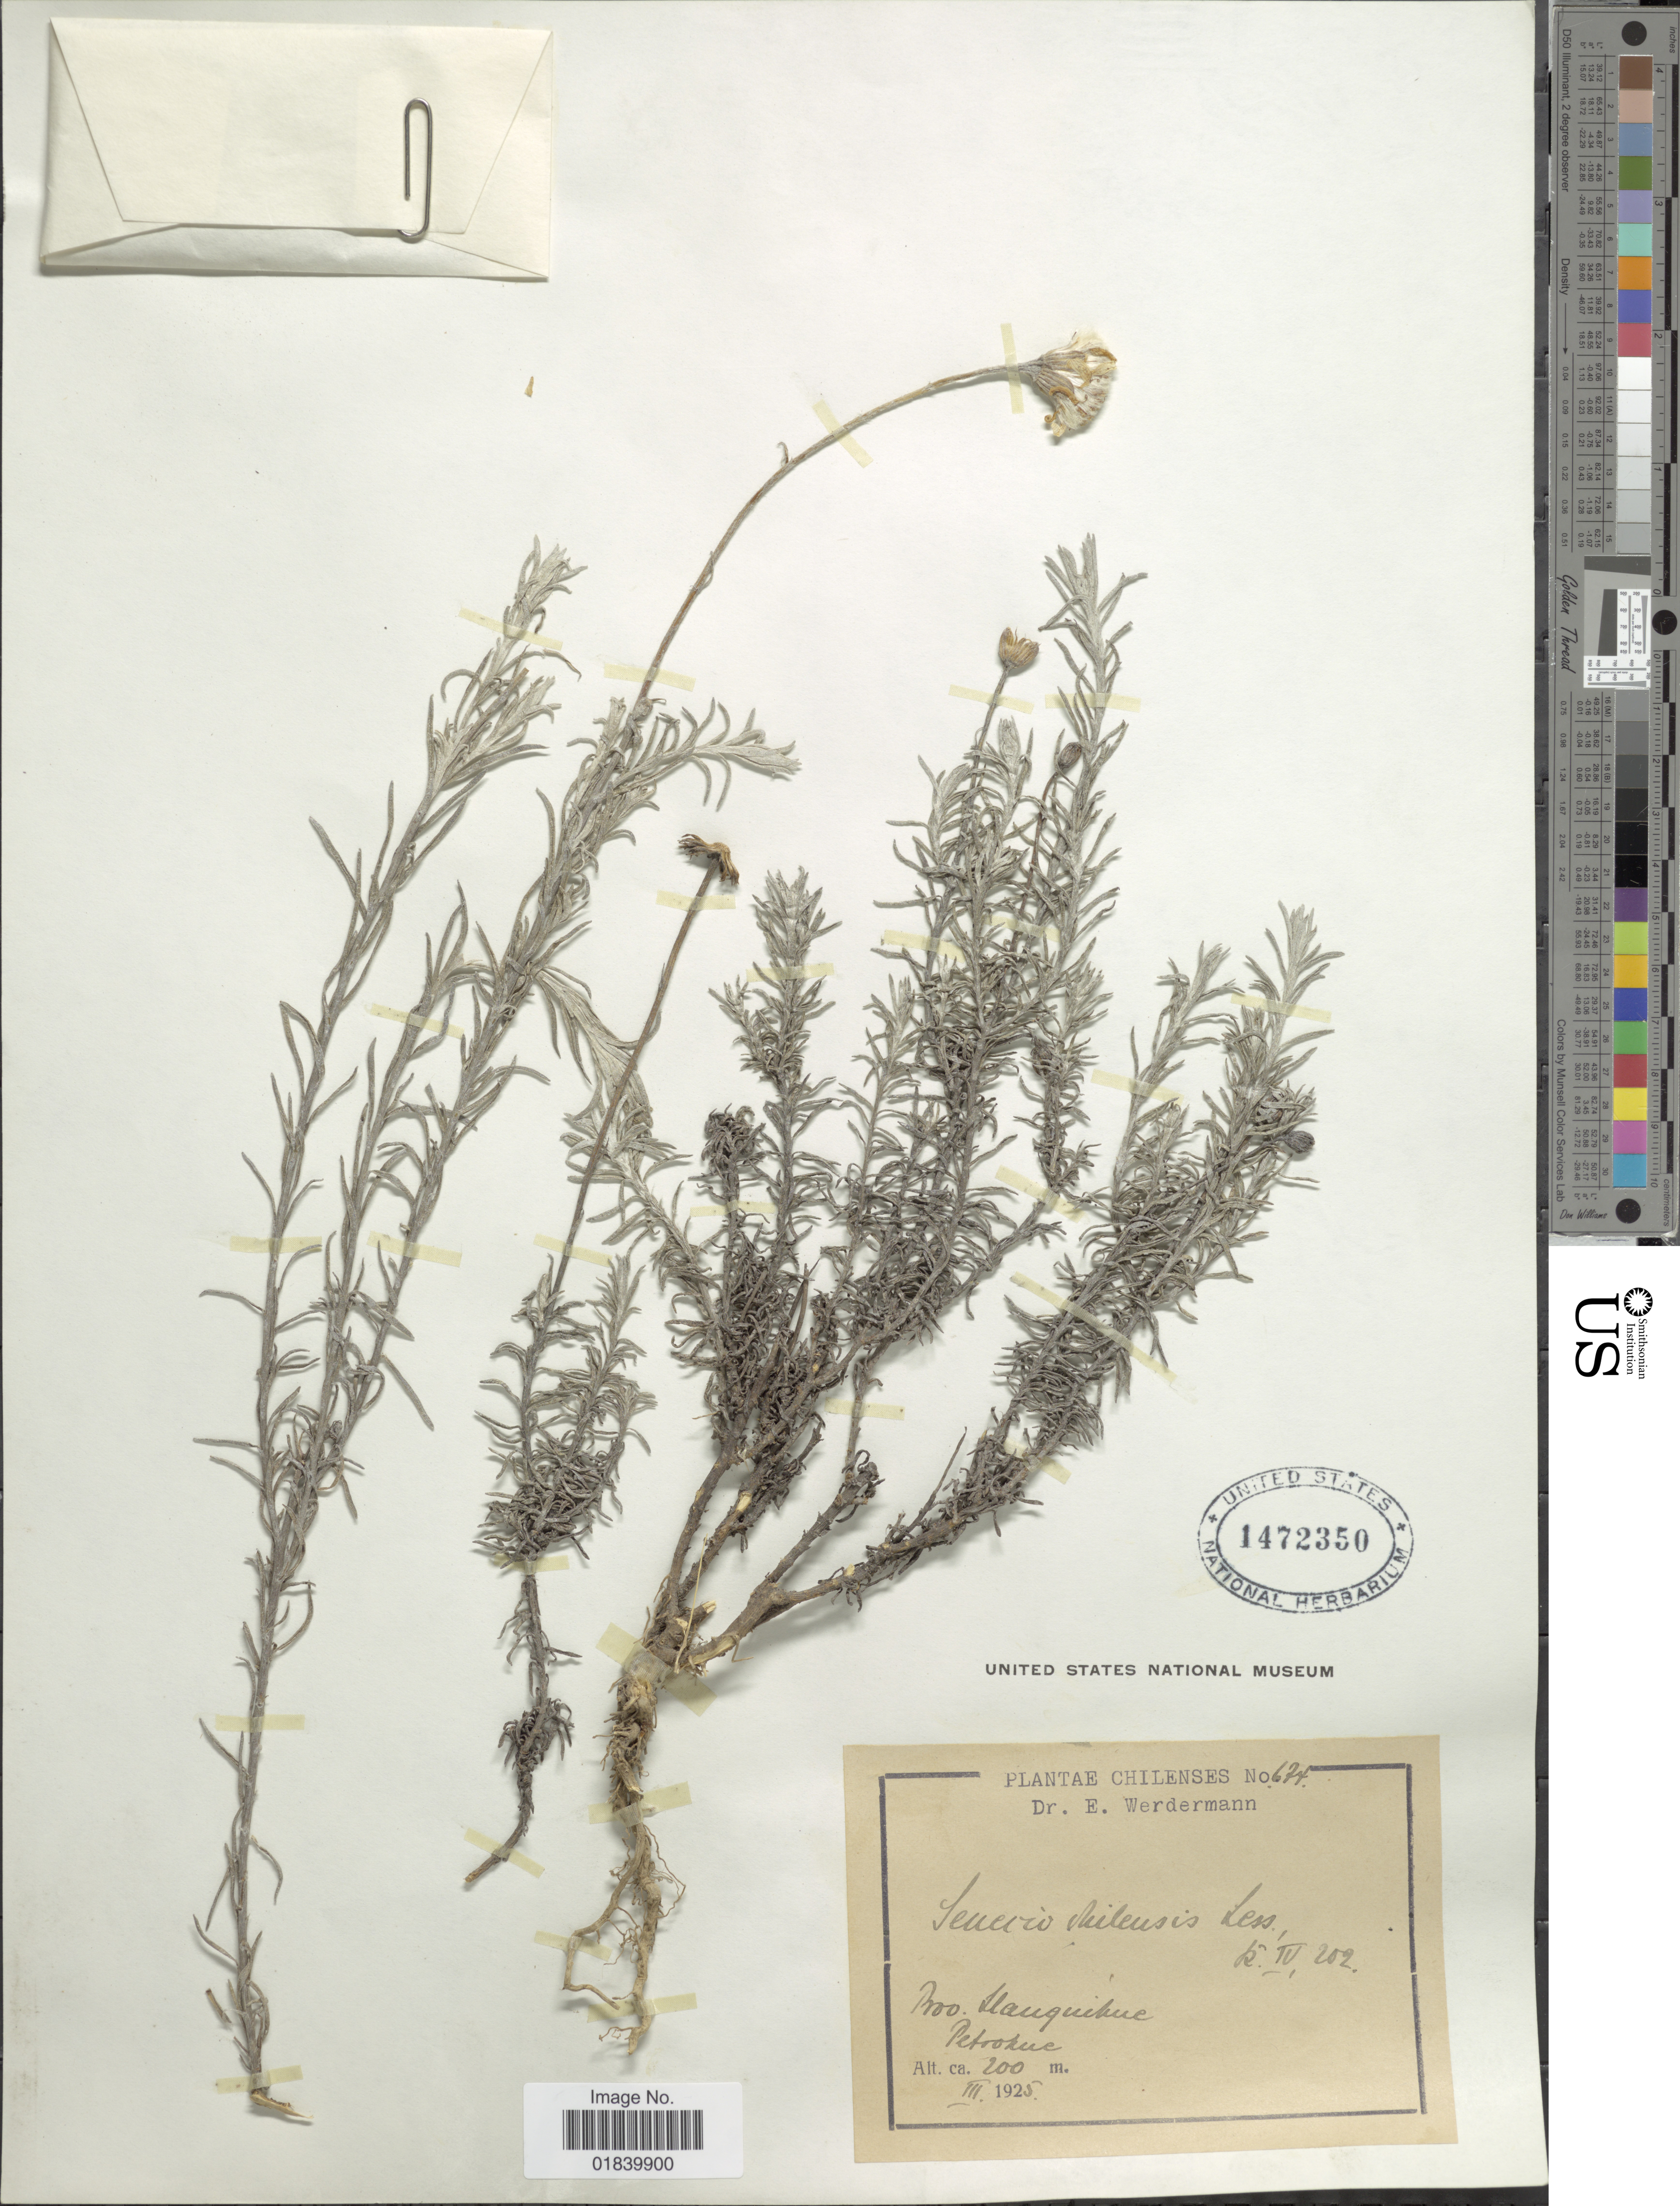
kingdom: Plantae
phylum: Tracheophyta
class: Magnoliopsida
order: Asterales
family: Asteraceae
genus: Senecio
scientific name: Senecio chilensis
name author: Less.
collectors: E. Werdermann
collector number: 674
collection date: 1925-03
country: Chile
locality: Chilenses. Prov. Llanquihue, Petrohue.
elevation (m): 200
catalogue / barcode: US 1472350